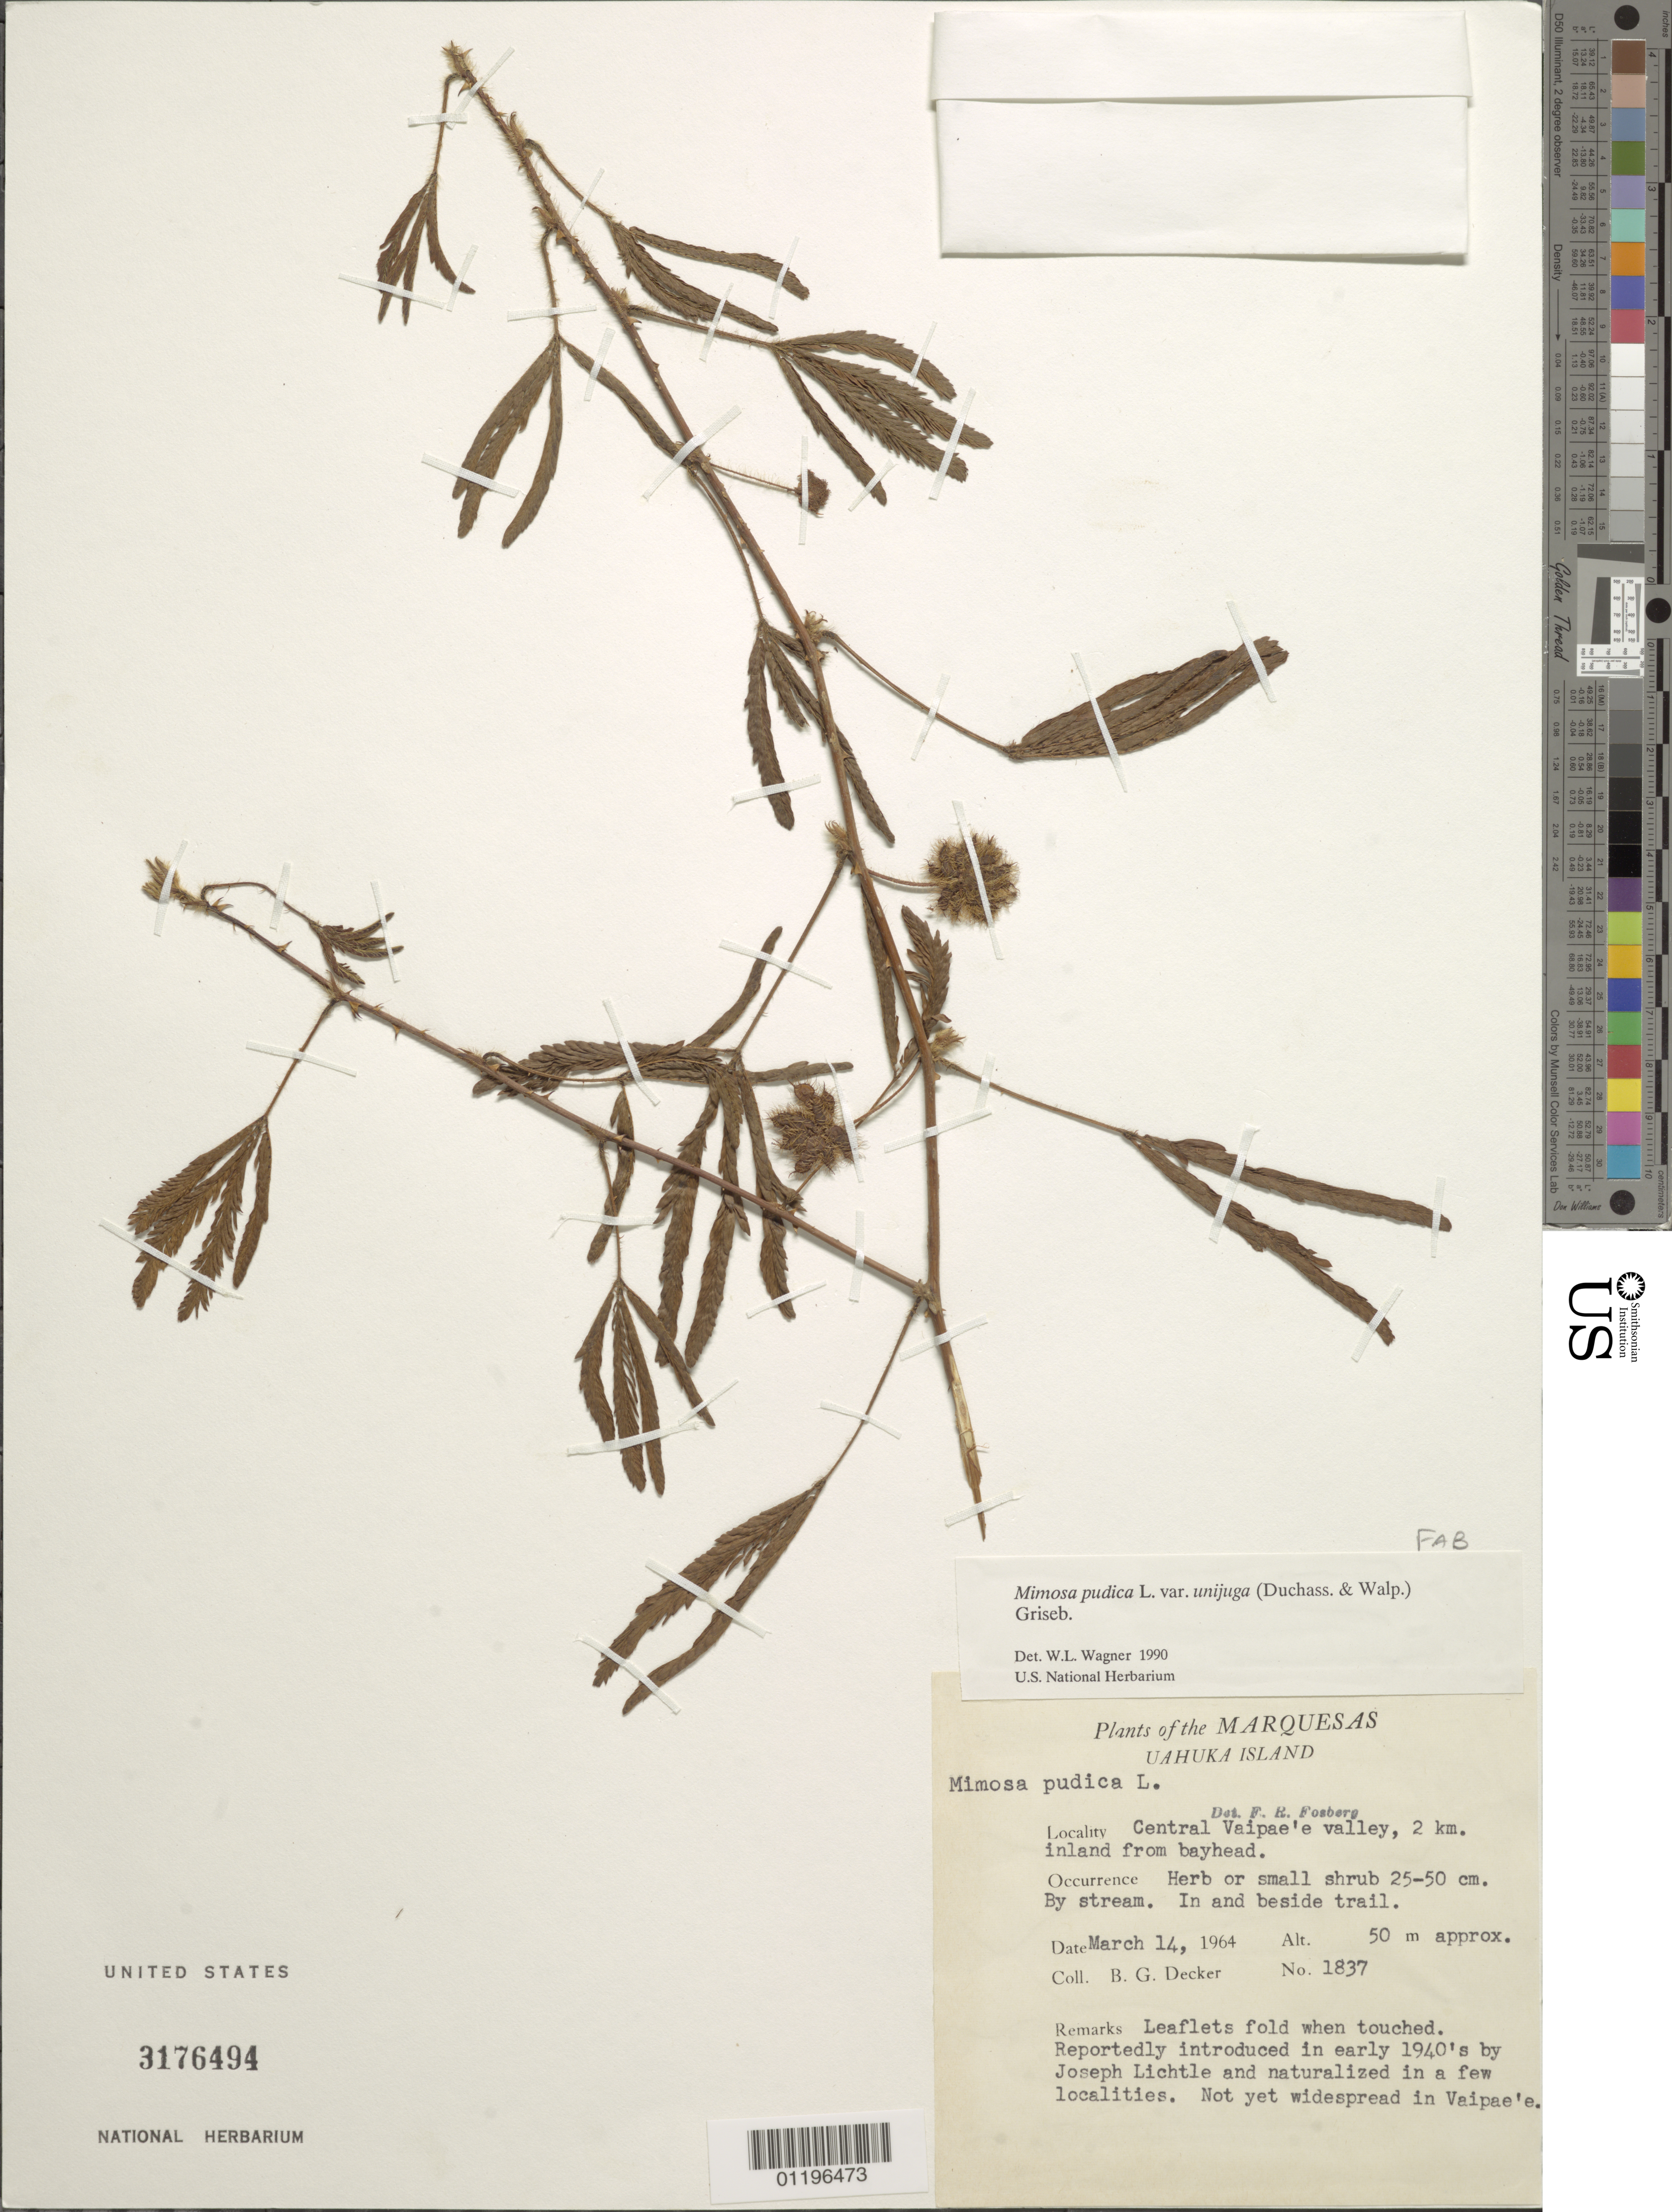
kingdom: Plantae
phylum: Tracheophyta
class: Magnoliopsida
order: Fabales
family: Fabaceae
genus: Mimosa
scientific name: Mimosa pudica var. unijuga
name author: (Walp. & Duchass.) Griseb.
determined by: Wagner, W. L., (BOT), Smithsonian Institution - National Museum of Natural History (UNITED STATES)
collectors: B. G. Decker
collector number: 1837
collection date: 1964-03-14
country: French Polynesia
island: Ua Huka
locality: central Vaipae'e Valley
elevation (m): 50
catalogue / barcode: US 3176494